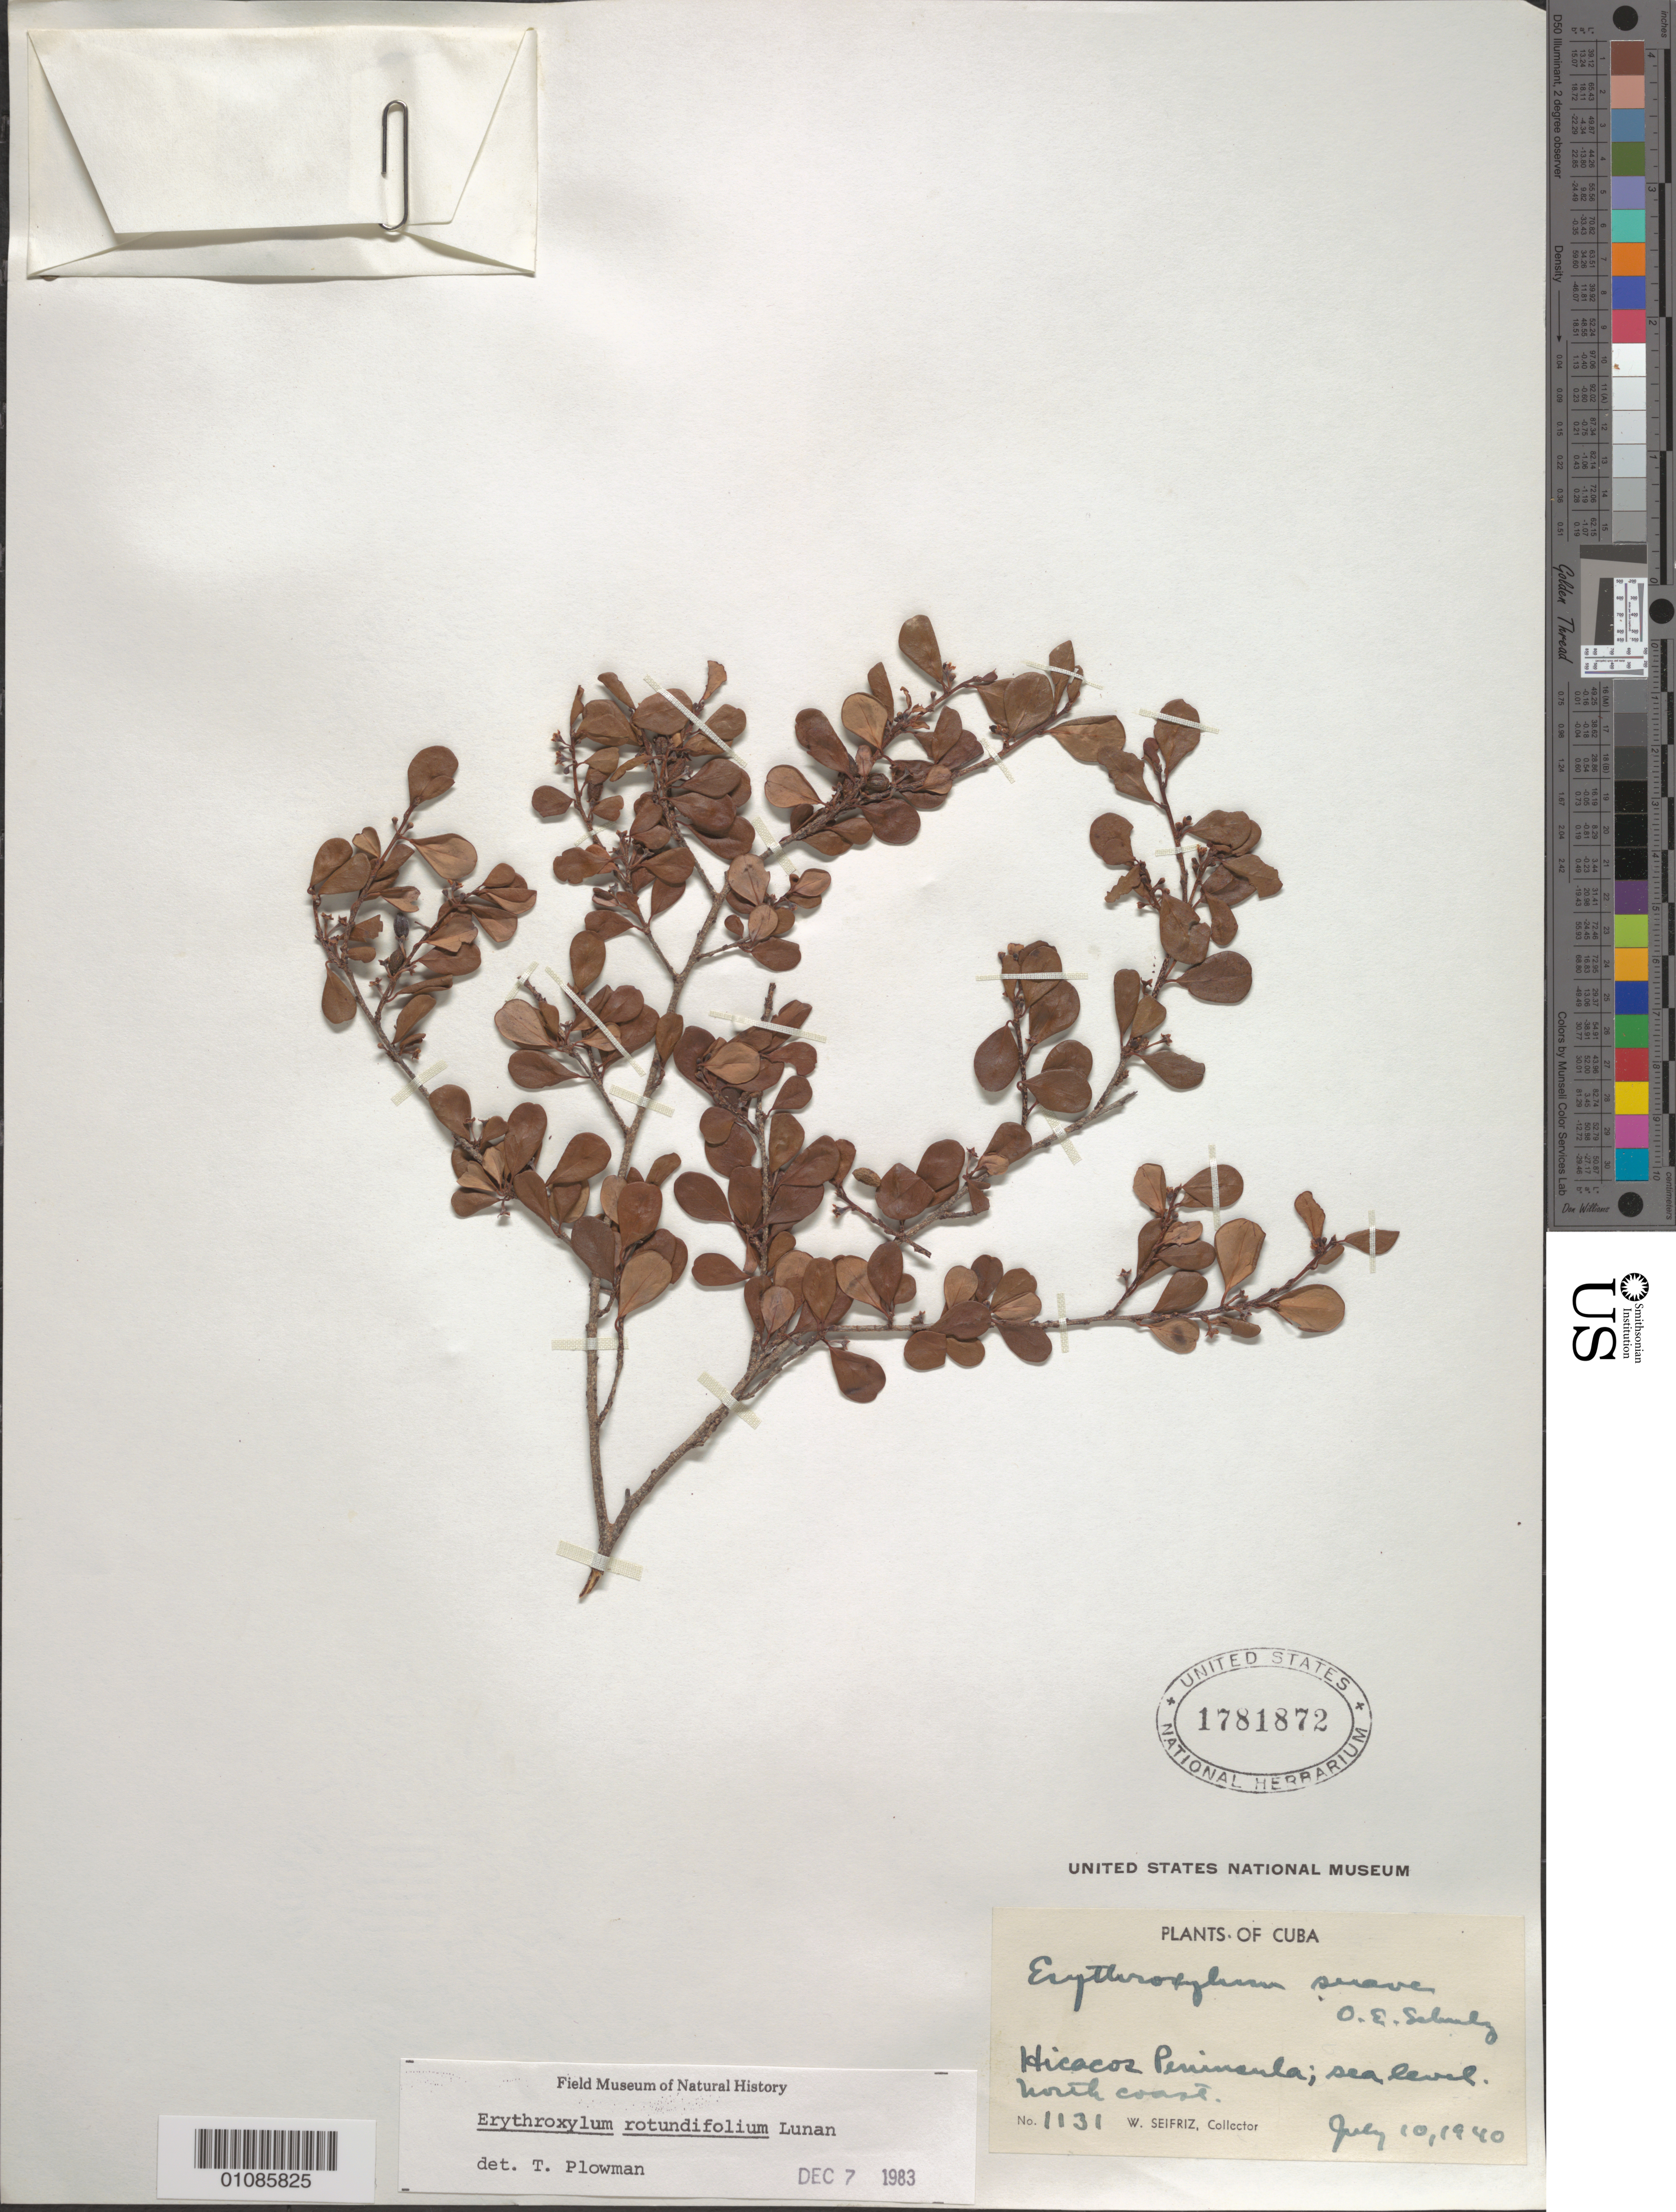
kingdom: Plantae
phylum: Tracheophyta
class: Magnoliopsida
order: Malpighiales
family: Erythroxylaceae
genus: Erythroxylum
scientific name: Erythroxylum rotundifolium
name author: Lunan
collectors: W. Seifriz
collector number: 1131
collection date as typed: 10 Jul 1940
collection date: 1940-07-10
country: Cuba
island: Cuba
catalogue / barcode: US 1781872